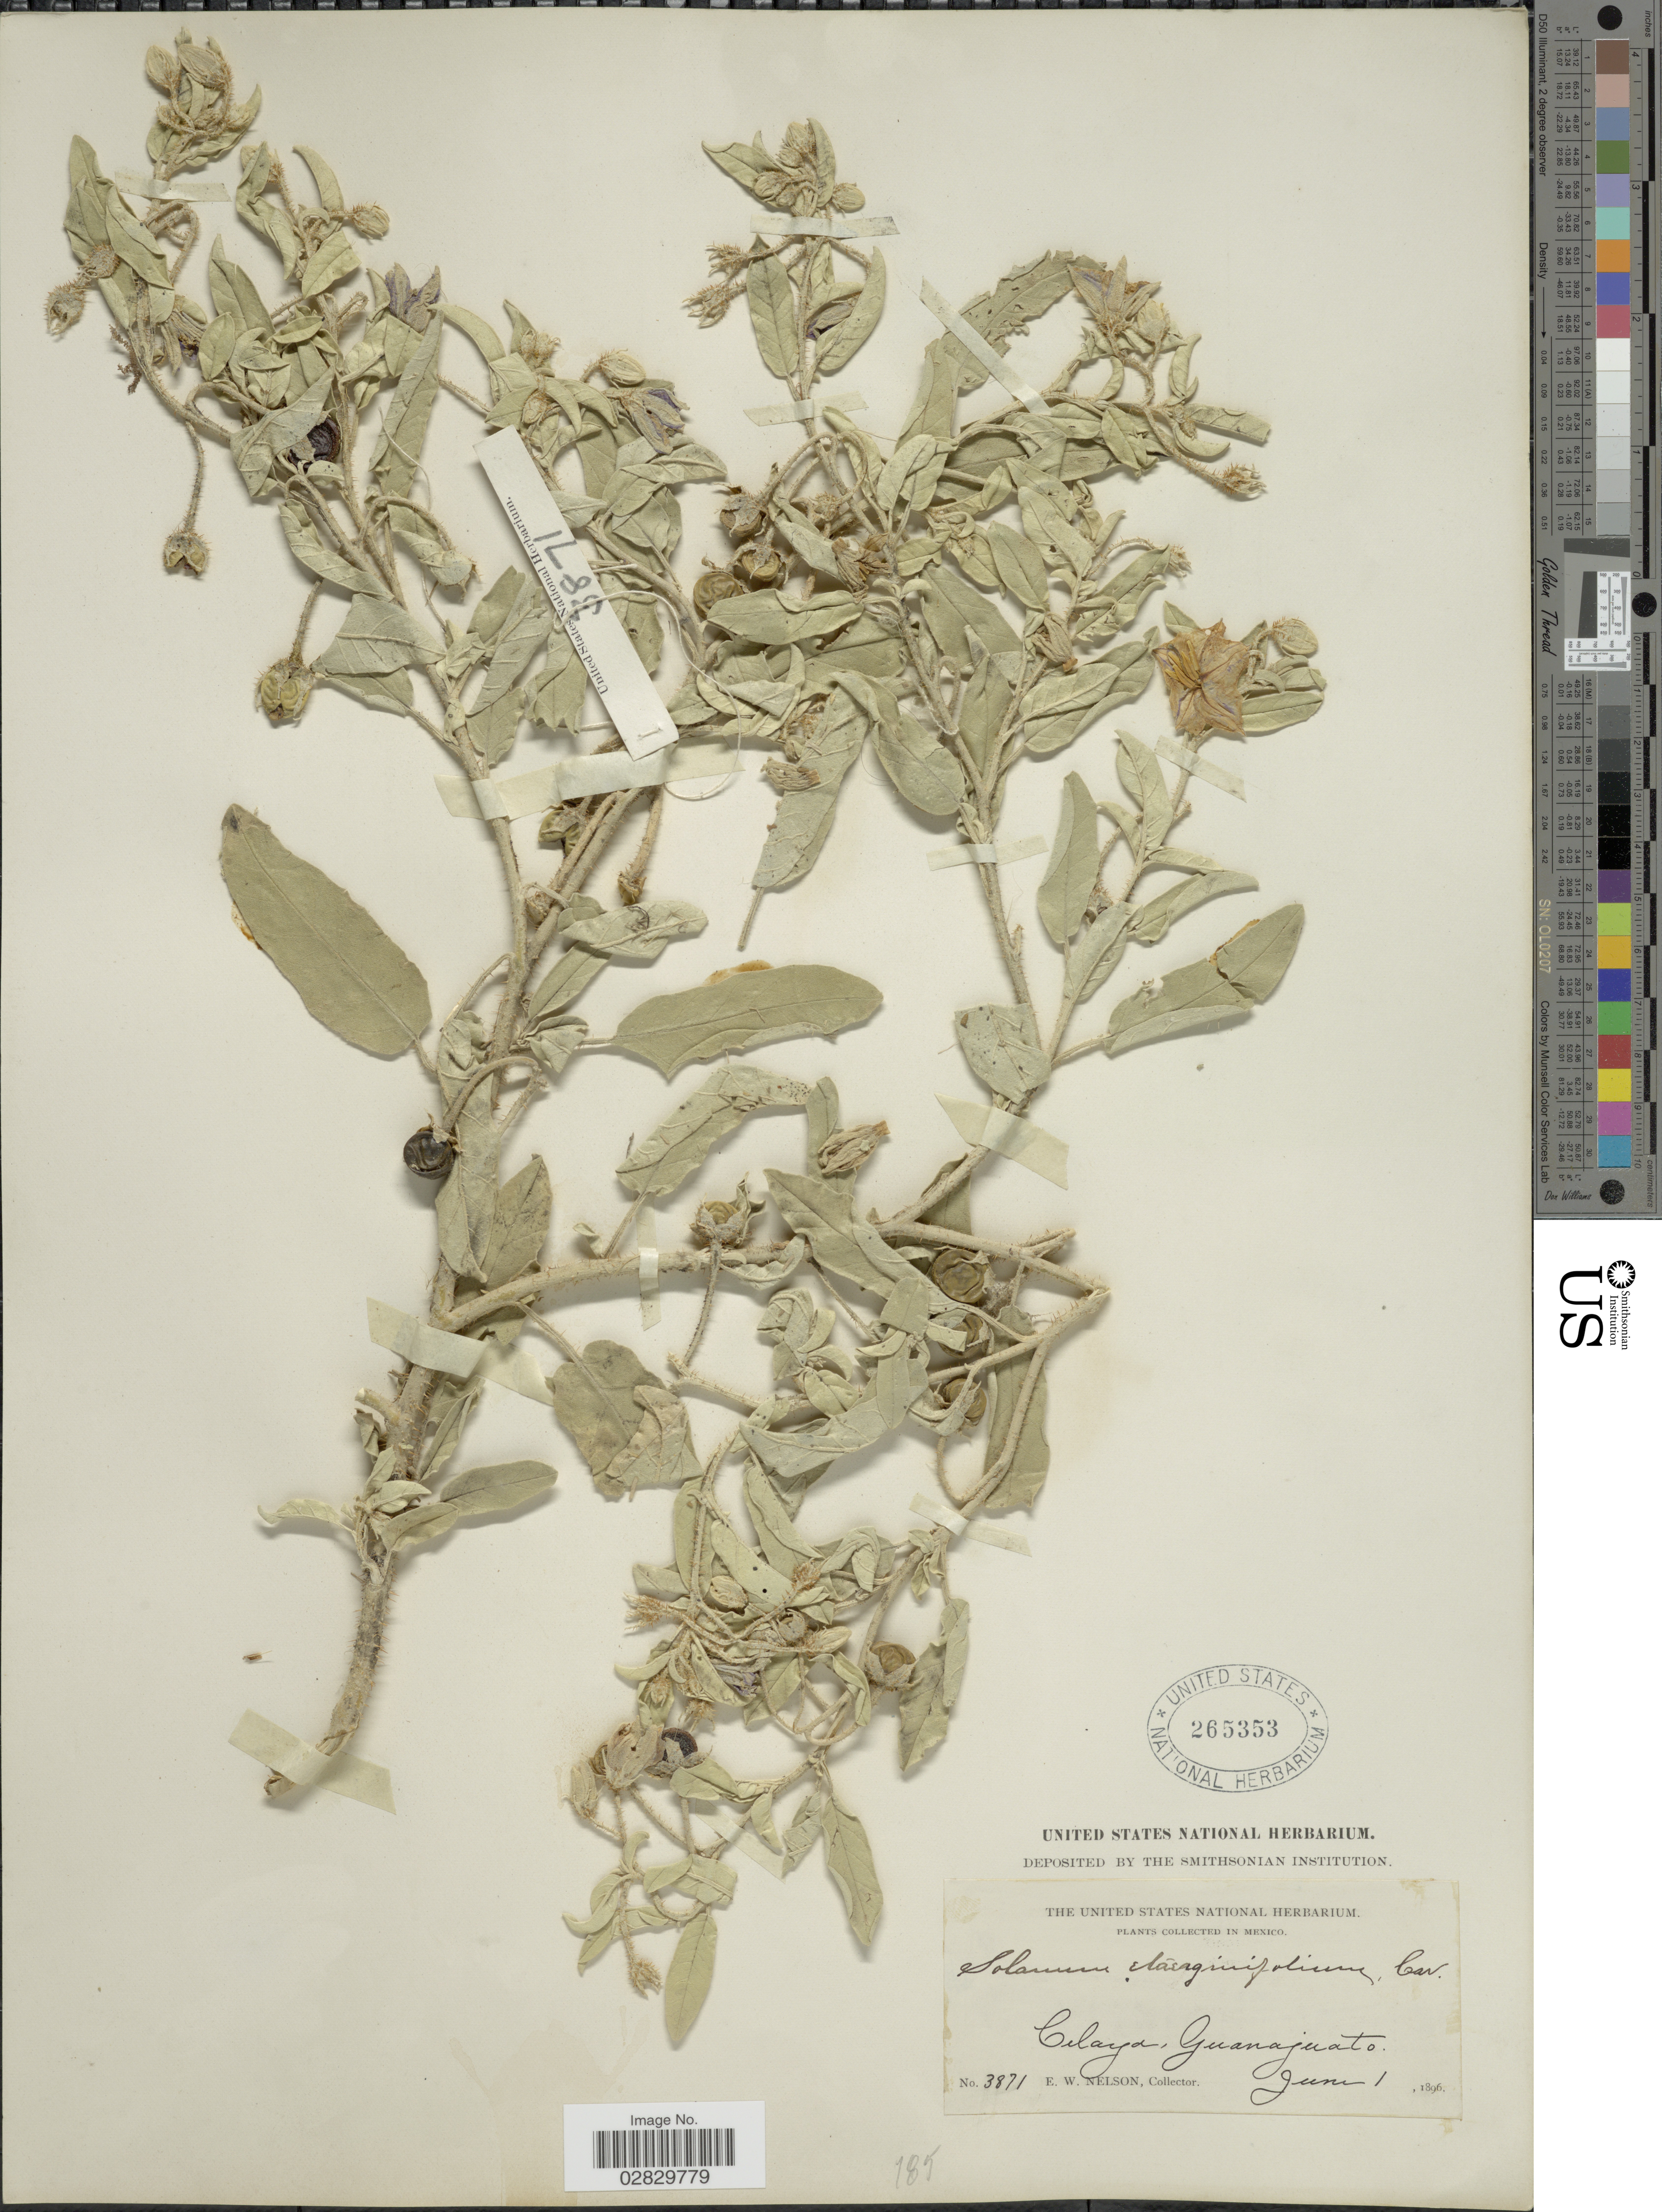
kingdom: Plantae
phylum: Tracheophyta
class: Magnoliopsida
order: Solanales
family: Solanaceae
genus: Solanum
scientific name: Solanum elaeagnifolium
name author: Cav.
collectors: E. W. Nelson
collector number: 3871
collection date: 1896-06-01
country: Mexico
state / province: Guanajuato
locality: Celaya.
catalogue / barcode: US 265353